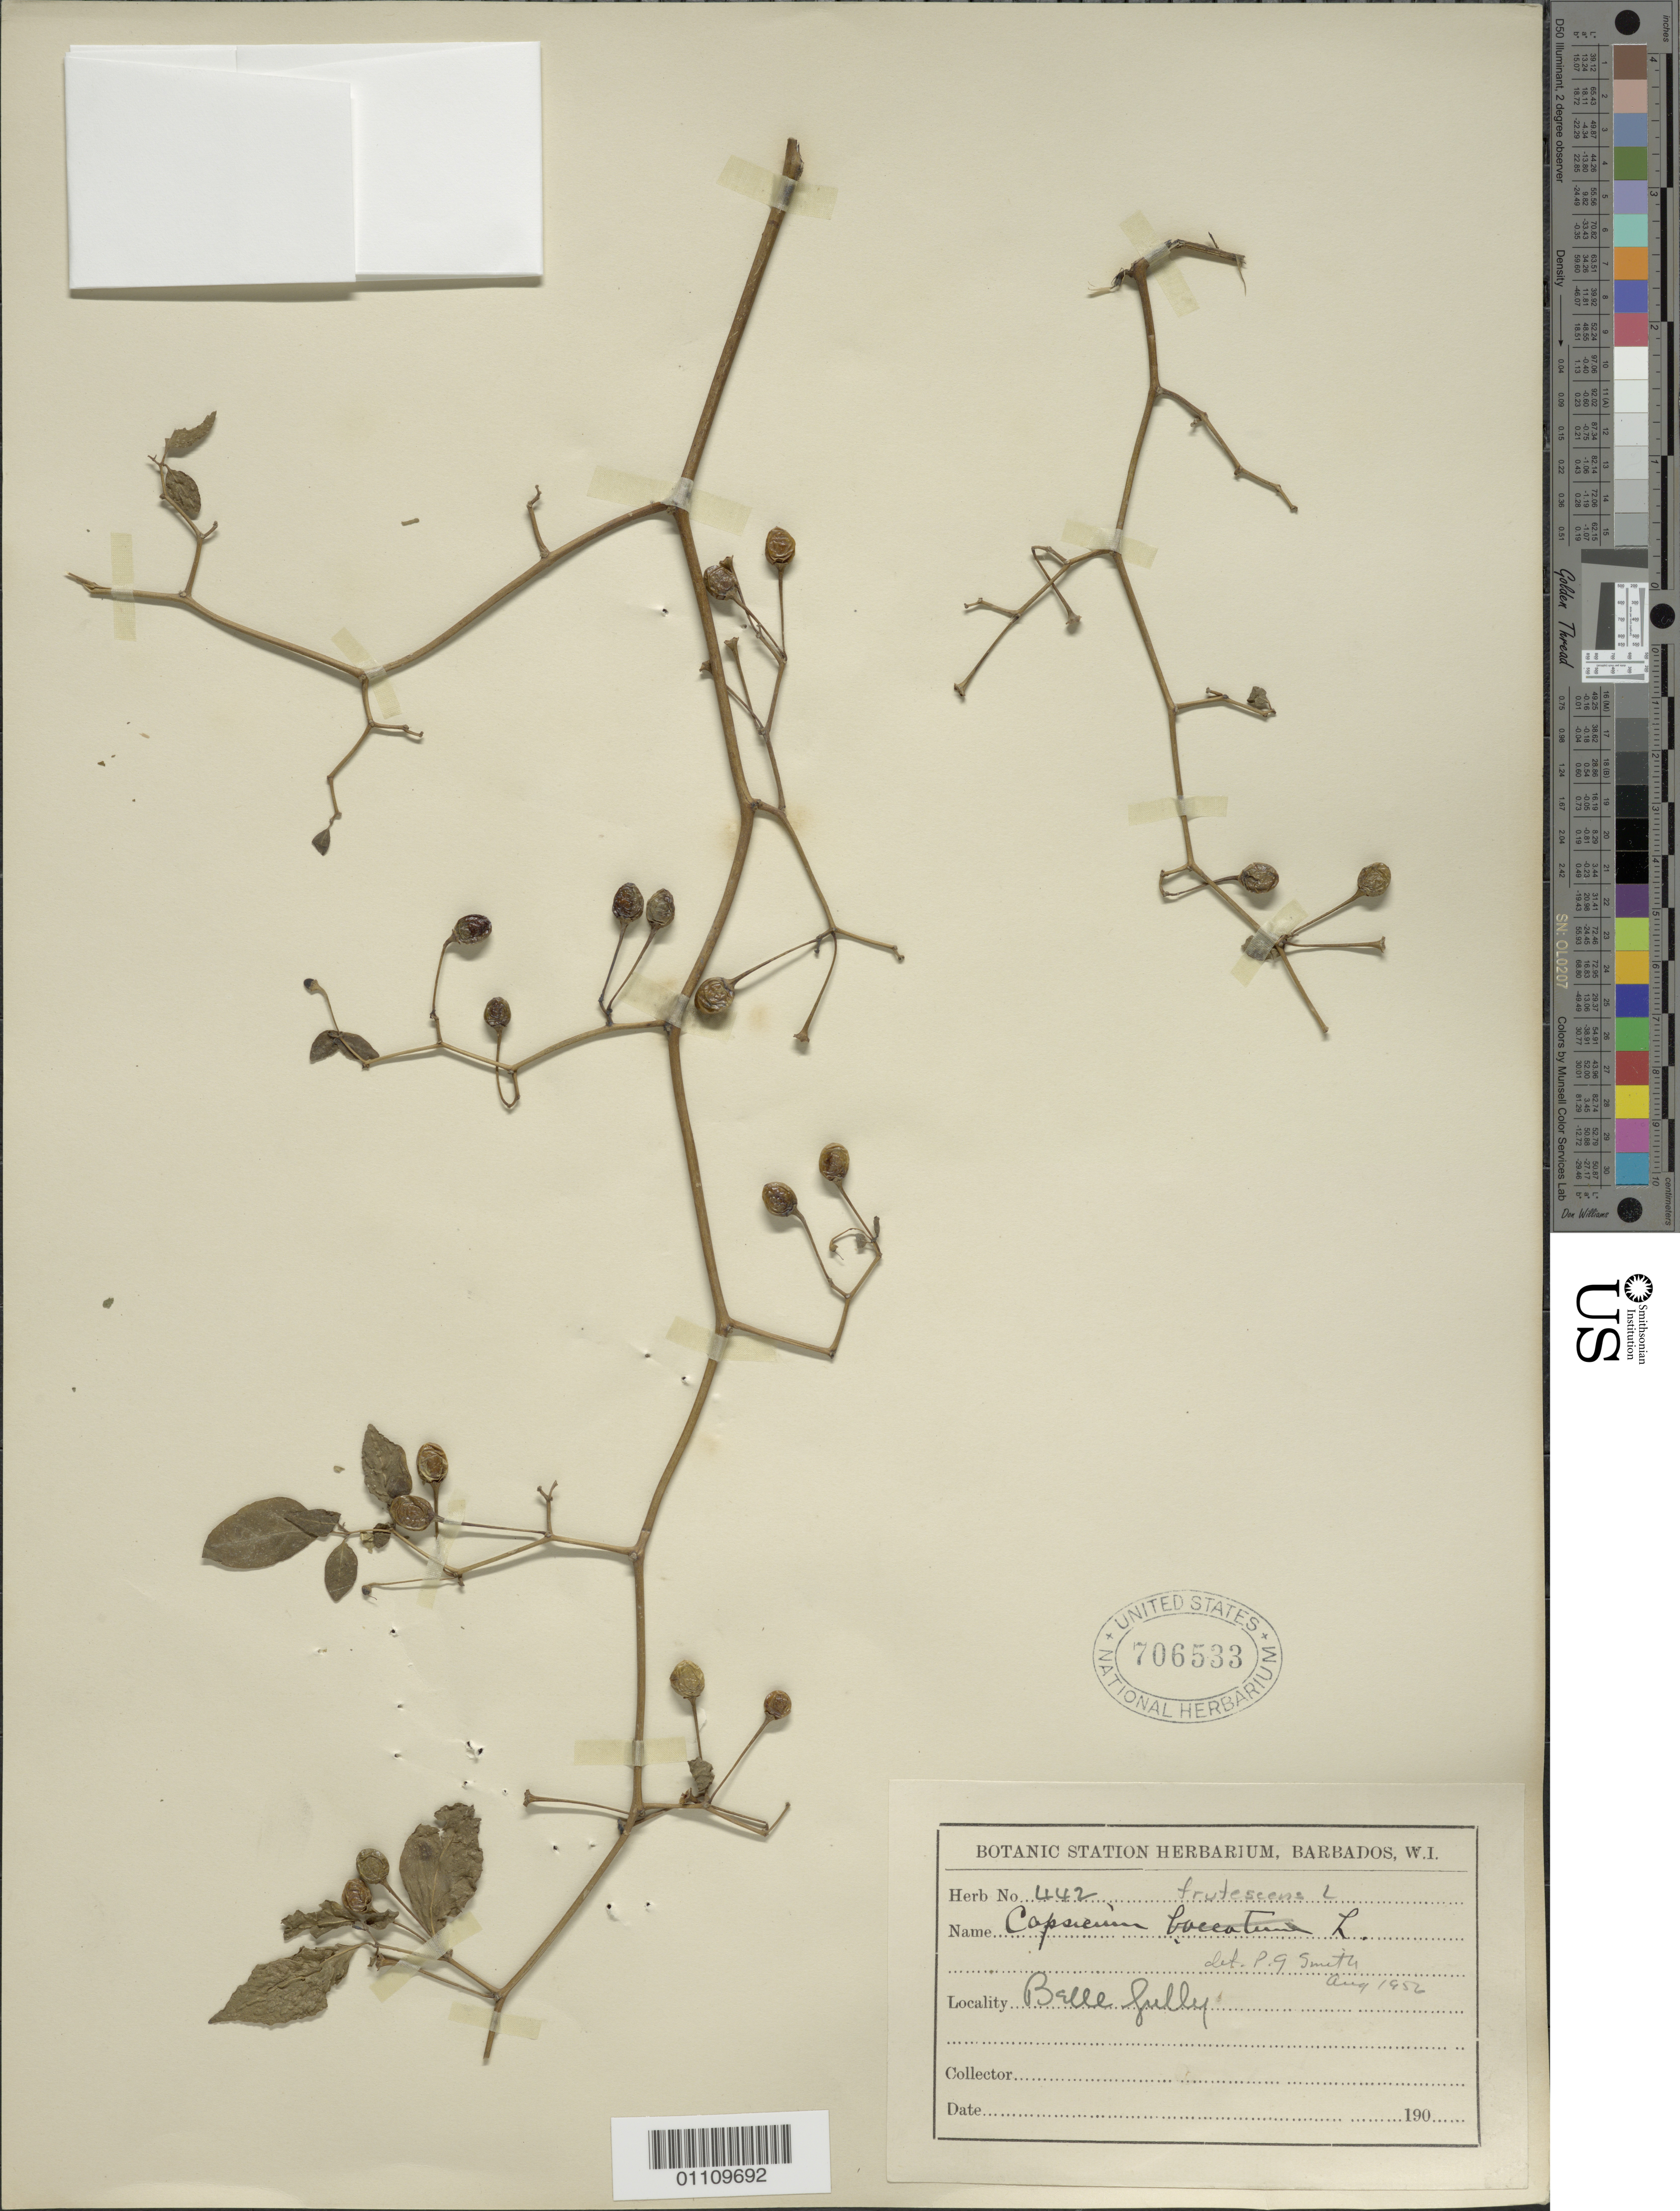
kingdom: Plantae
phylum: Tracheophyta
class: Magnoliopsida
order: Solanales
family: Solanaceae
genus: Capsicum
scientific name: Capsicum frutescens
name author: L.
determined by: Smith, P.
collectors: ex herb. Bot. Sta. Barbados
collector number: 442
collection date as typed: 1900 or -- --- 1909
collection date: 1900 or 1909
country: Barbados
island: Barbados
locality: Bellefully [?]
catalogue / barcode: US 706533